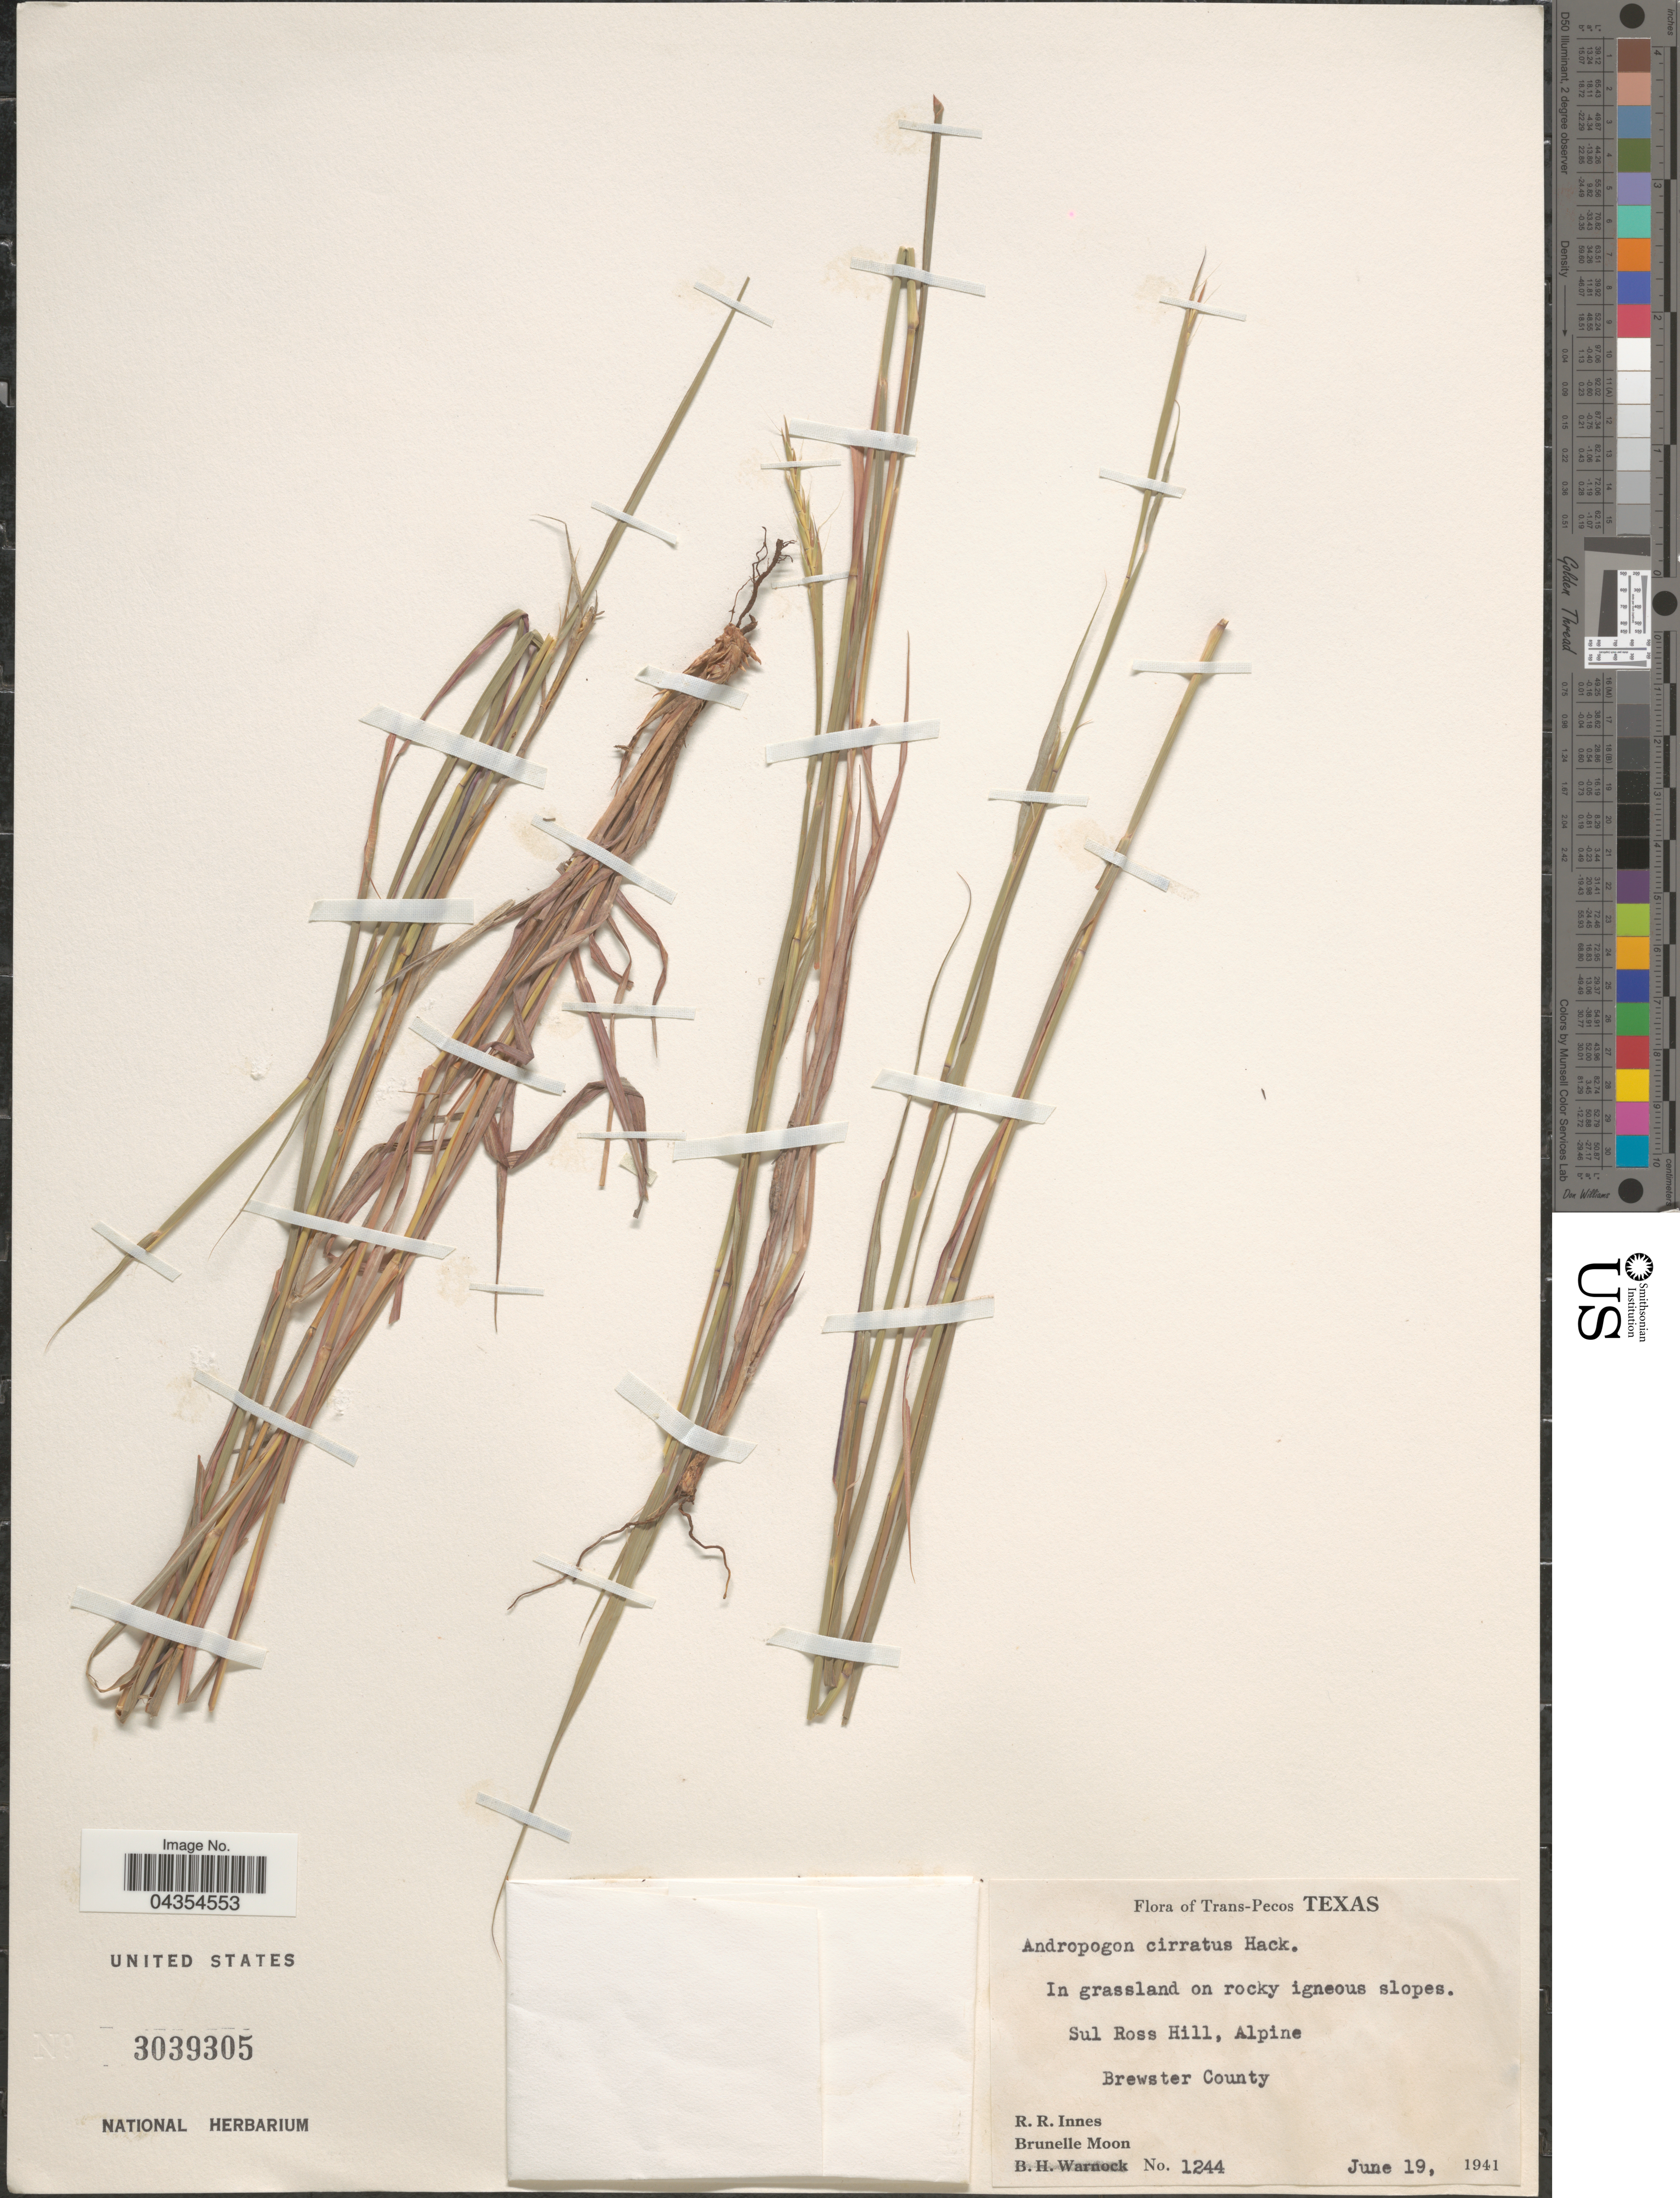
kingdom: Plantae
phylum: Tracheophyta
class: Liliopsida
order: Poales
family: Poaceae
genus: Schizachyrium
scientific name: Schizachyrium cirratum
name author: (Hack.) Wooton & Standl.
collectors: R. Rose-Innes & B. Moon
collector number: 1244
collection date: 1941-06-19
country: United States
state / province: Texas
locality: Trans-Pecos Texas. In grassland on rocky igneous slopes. Sul Ross Hill, Alpine. Brewster County.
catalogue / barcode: US 3039305